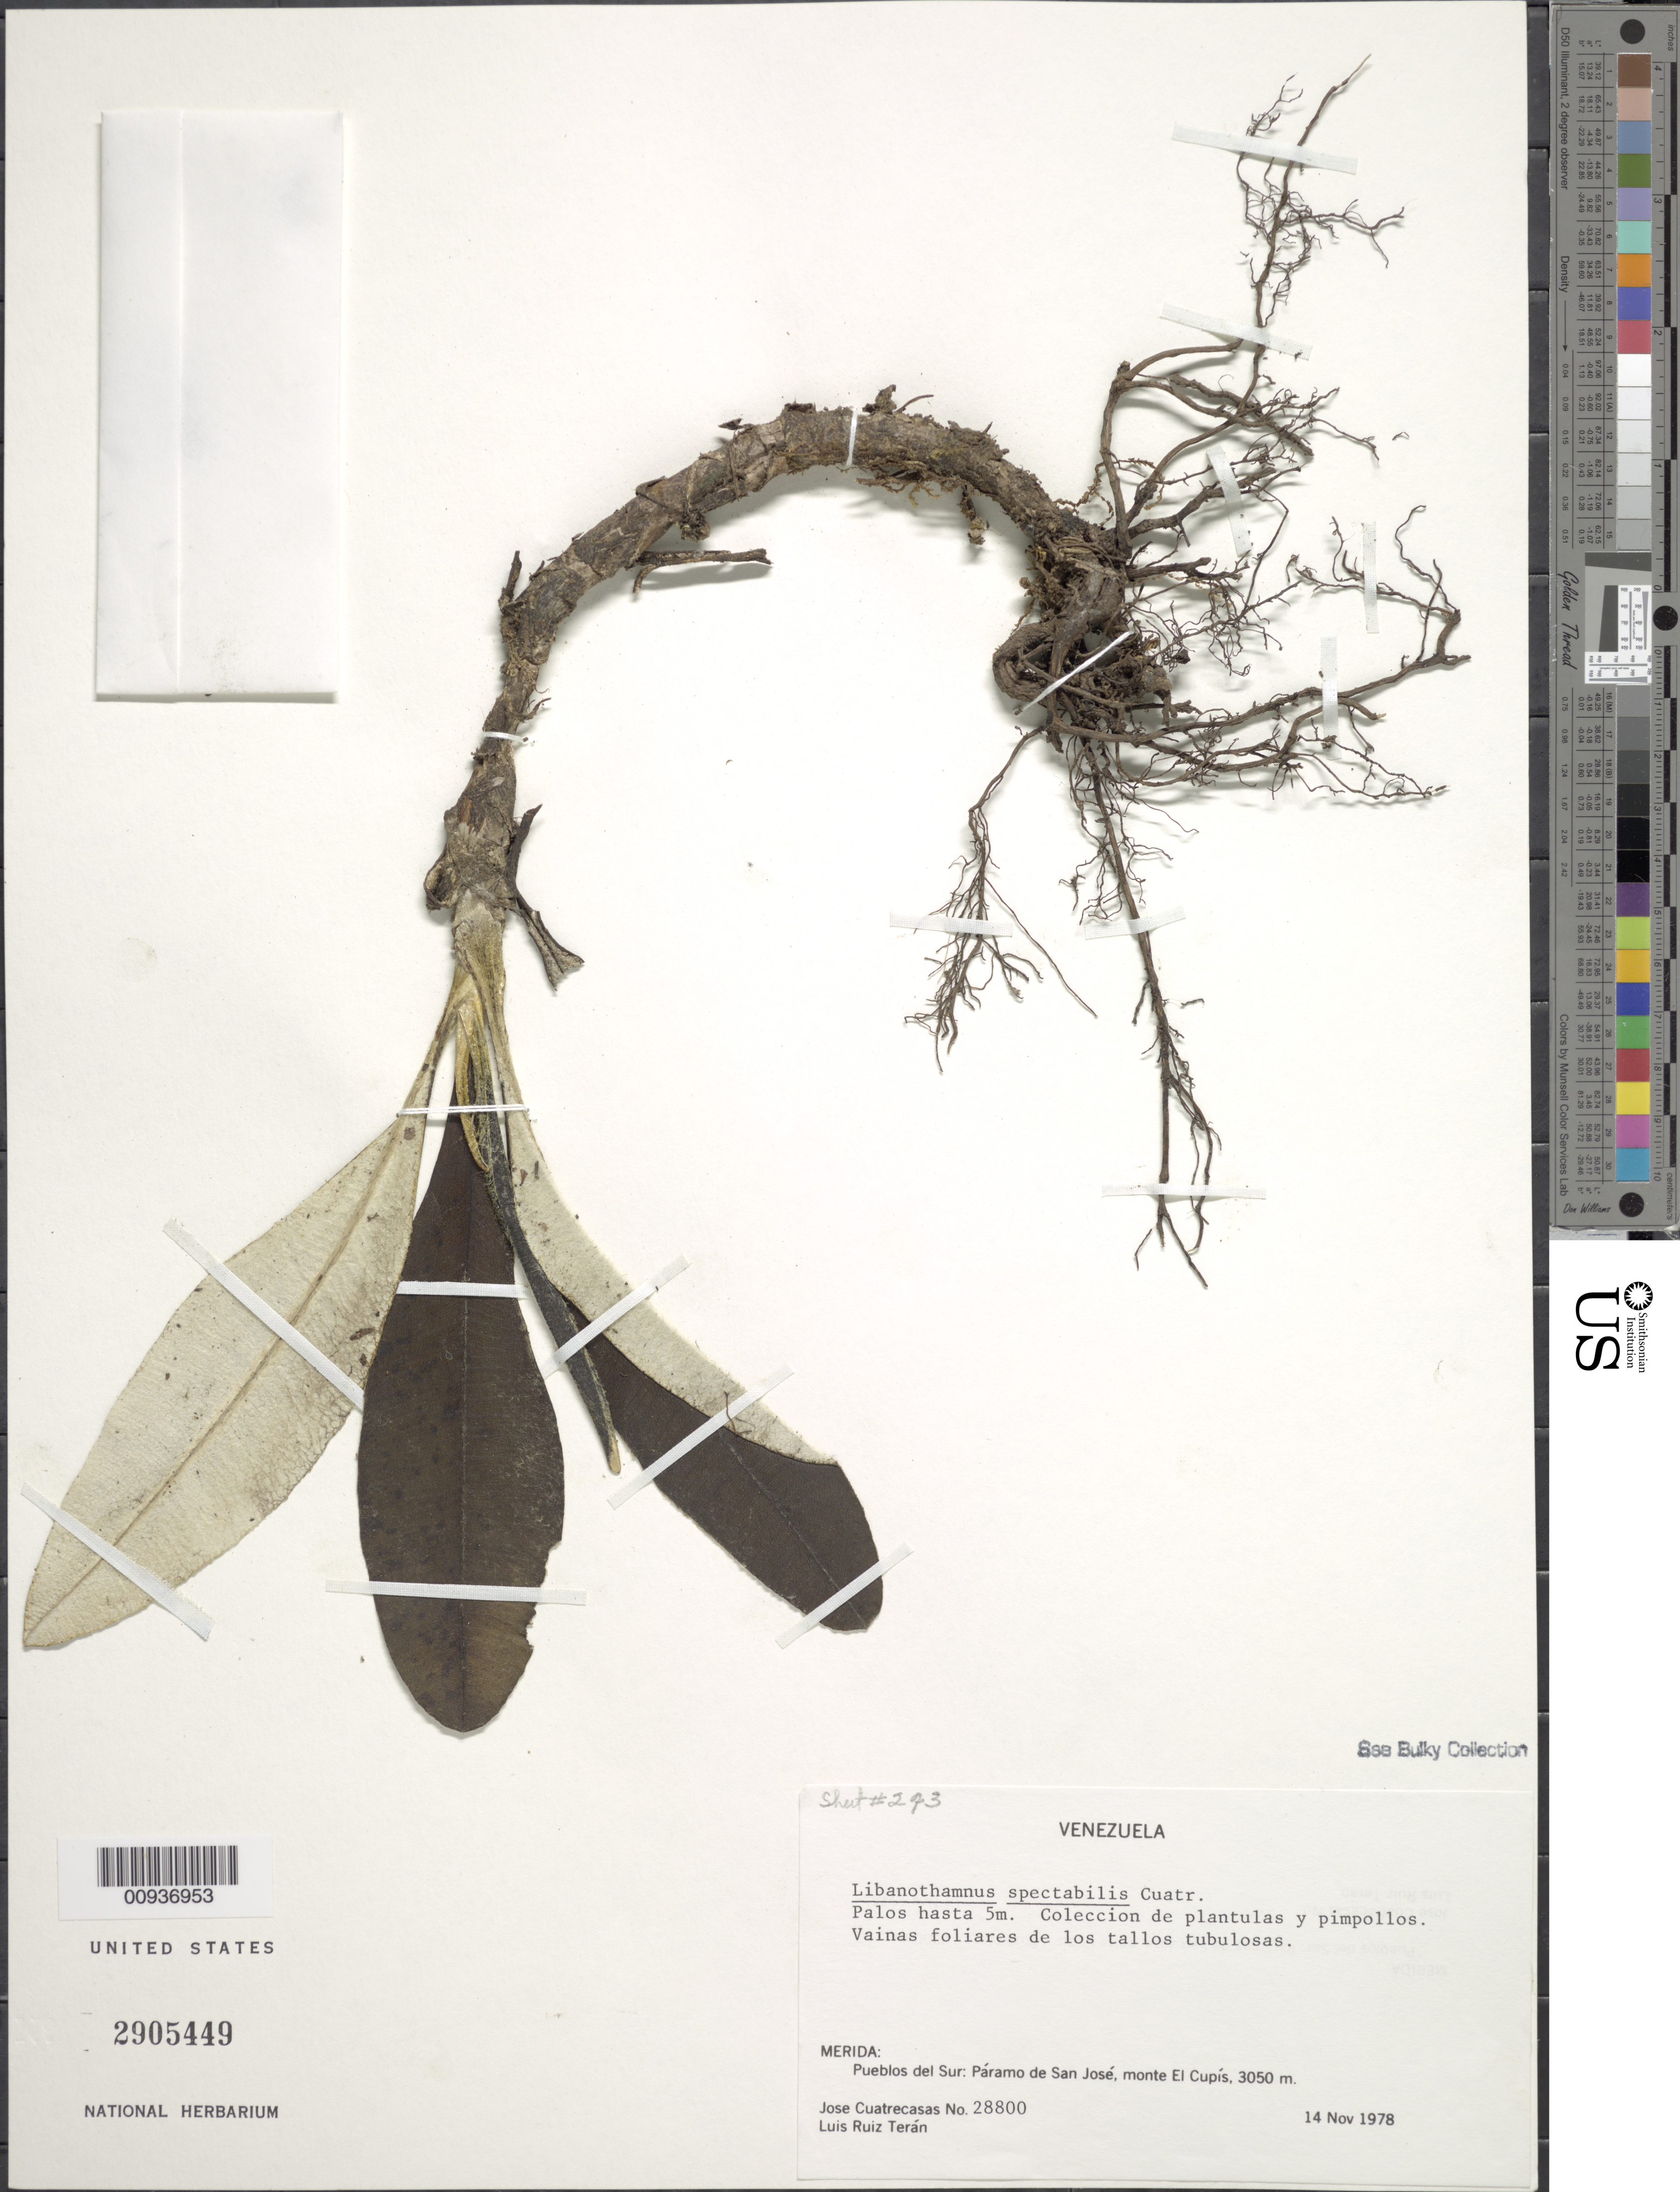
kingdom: Plantae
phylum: Tracheophyta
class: Magnoliopsida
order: Asterales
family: Asteraceae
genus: Libanothamnus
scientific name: Libanothamnus spectabilis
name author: (Cuatrec.) Cuatrec.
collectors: J. Cuatrecasas & L. Teran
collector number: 28800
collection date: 1978-11-14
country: Venezuela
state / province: Mérida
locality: Pueblos del Sur, Paramo de San Jose, monte El Cupis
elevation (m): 3050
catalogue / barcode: US 2905449